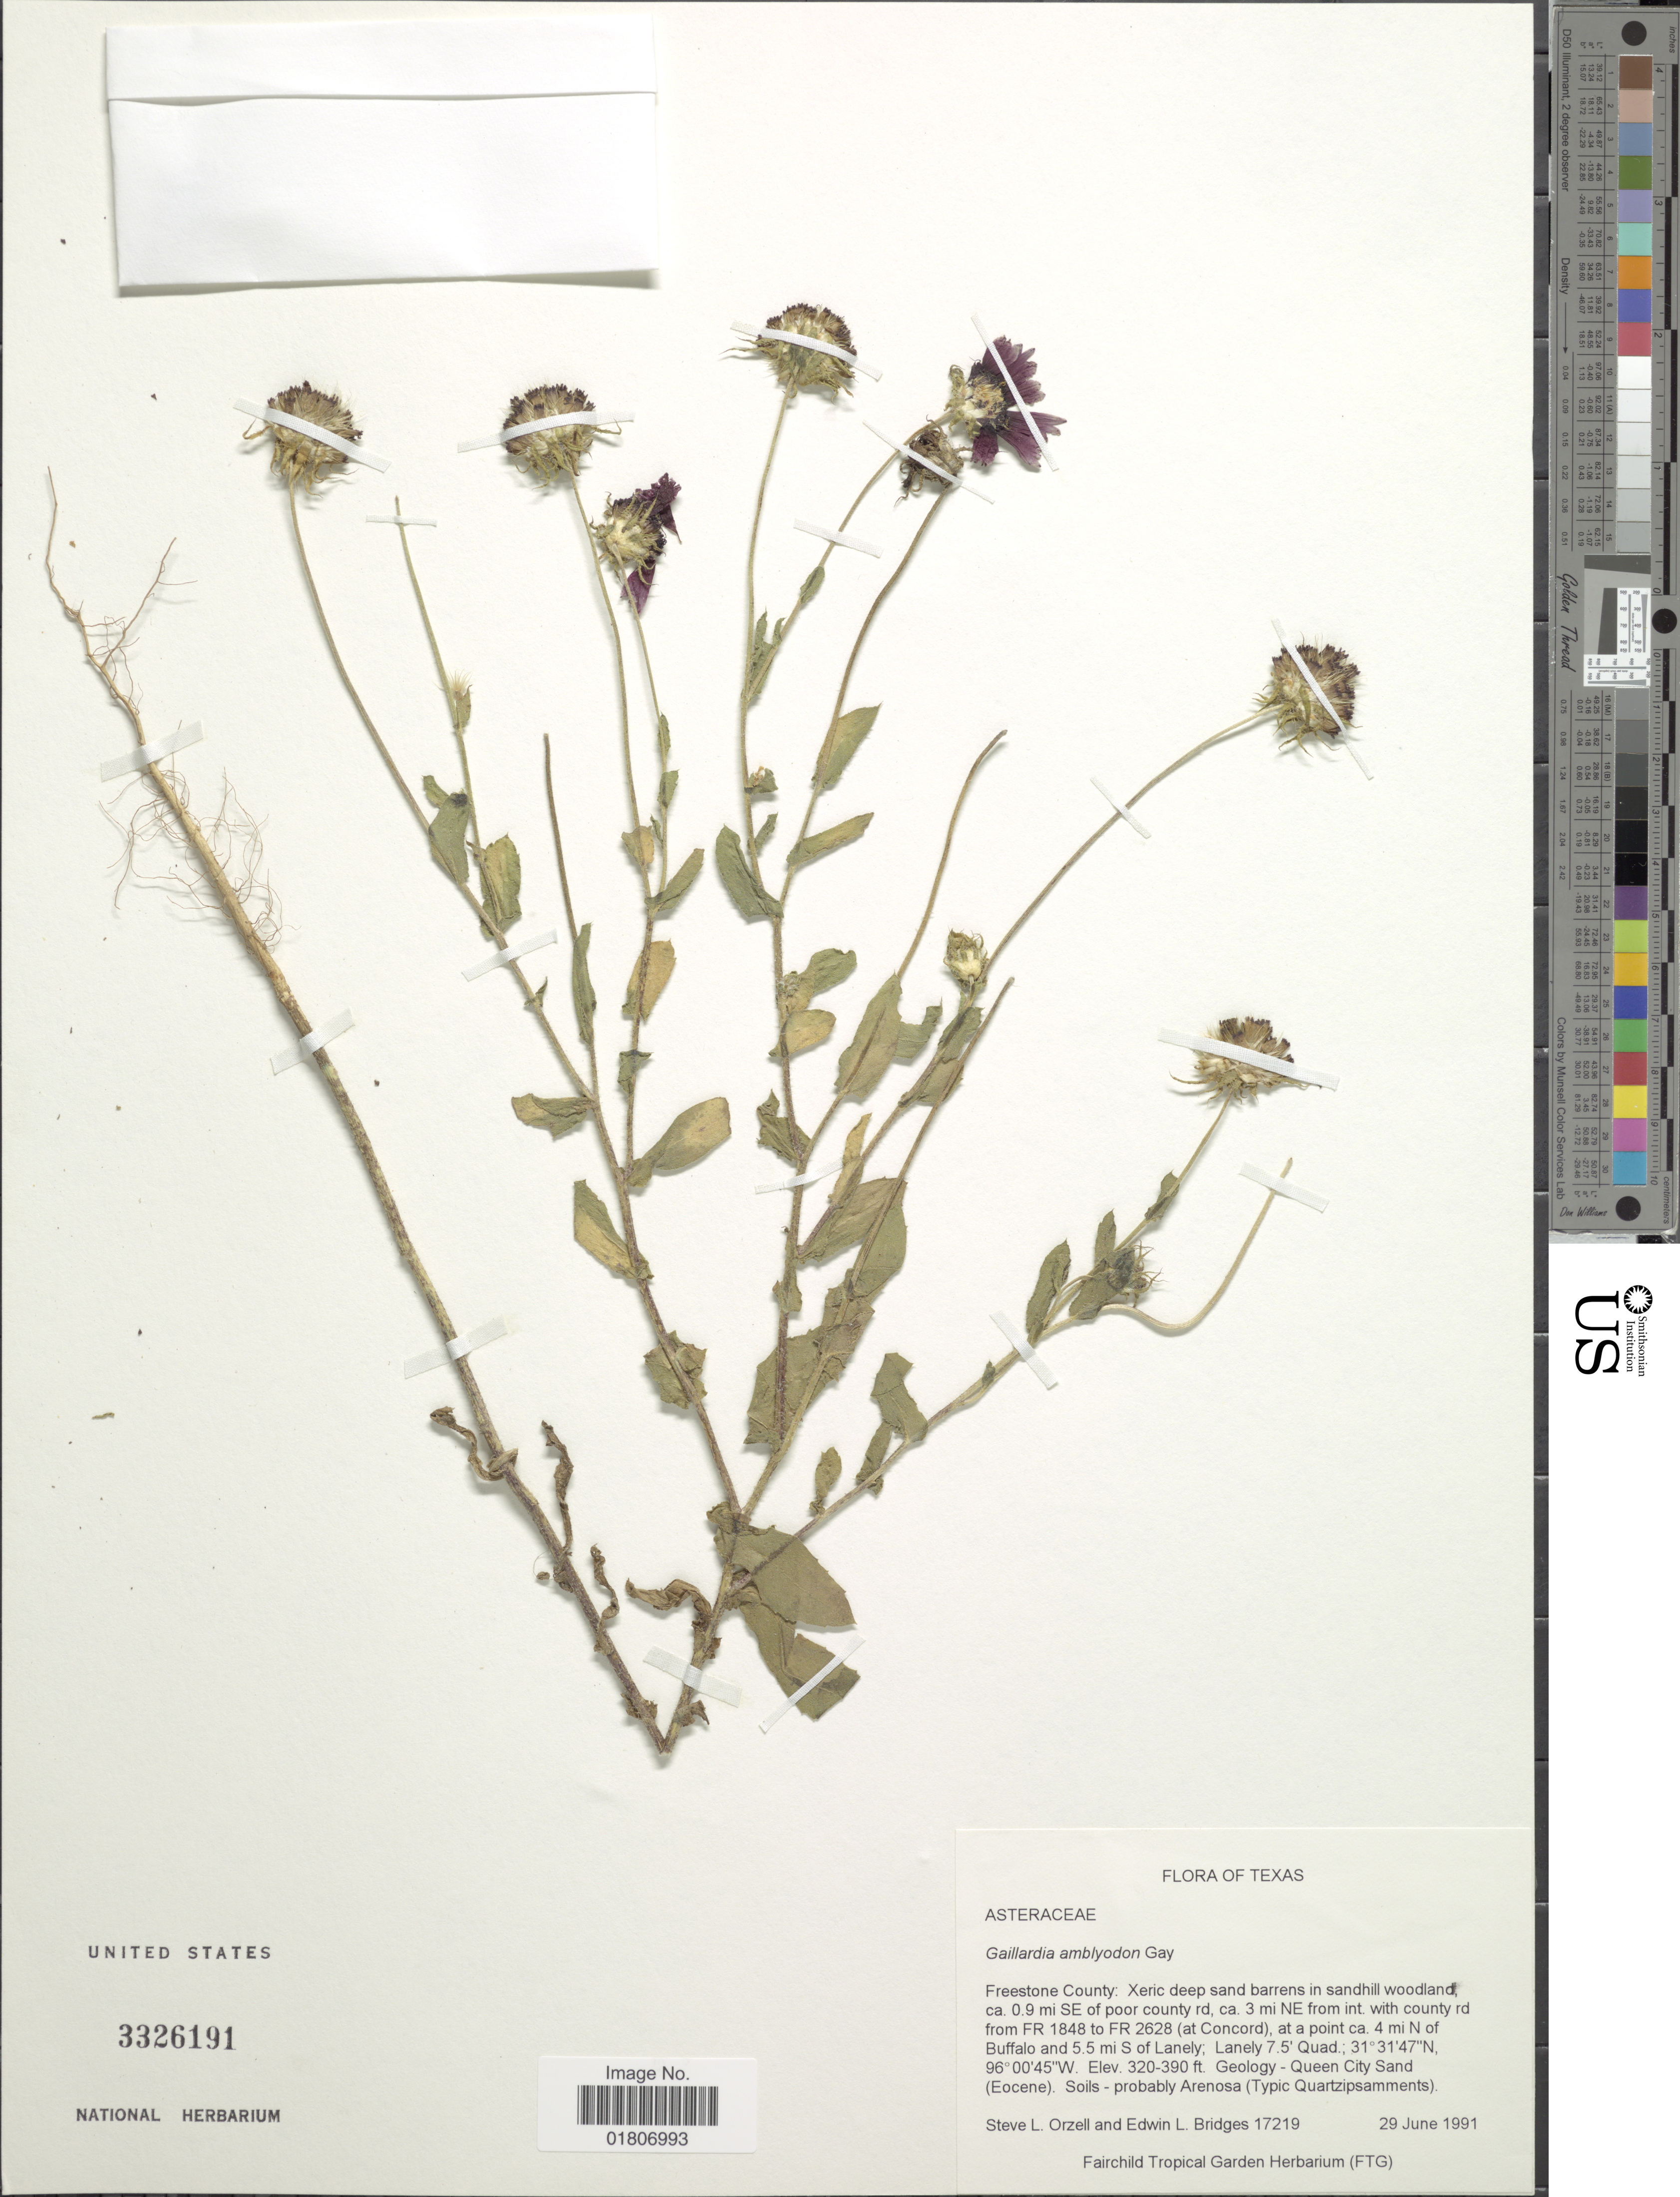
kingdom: Plantae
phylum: Tracheophyta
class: Magnoliopsida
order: Asterales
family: Asteraceae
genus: Gaillardia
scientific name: Gaillardia amblyodon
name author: J. Gay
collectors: S. Orzell & E. Bridges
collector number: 17219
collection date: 1991-06-29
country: United States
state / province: Texas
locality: Freestone County: ca. 0.9 mi SE of poor county rd, ca 3 mi NE from int. with county rd from FR 1848 to FR 2628 (at Concord), at a point ca. 4 mi N of Buffalo and 5.5 mi S of Lanely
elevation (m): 98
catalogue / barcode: US 3326191